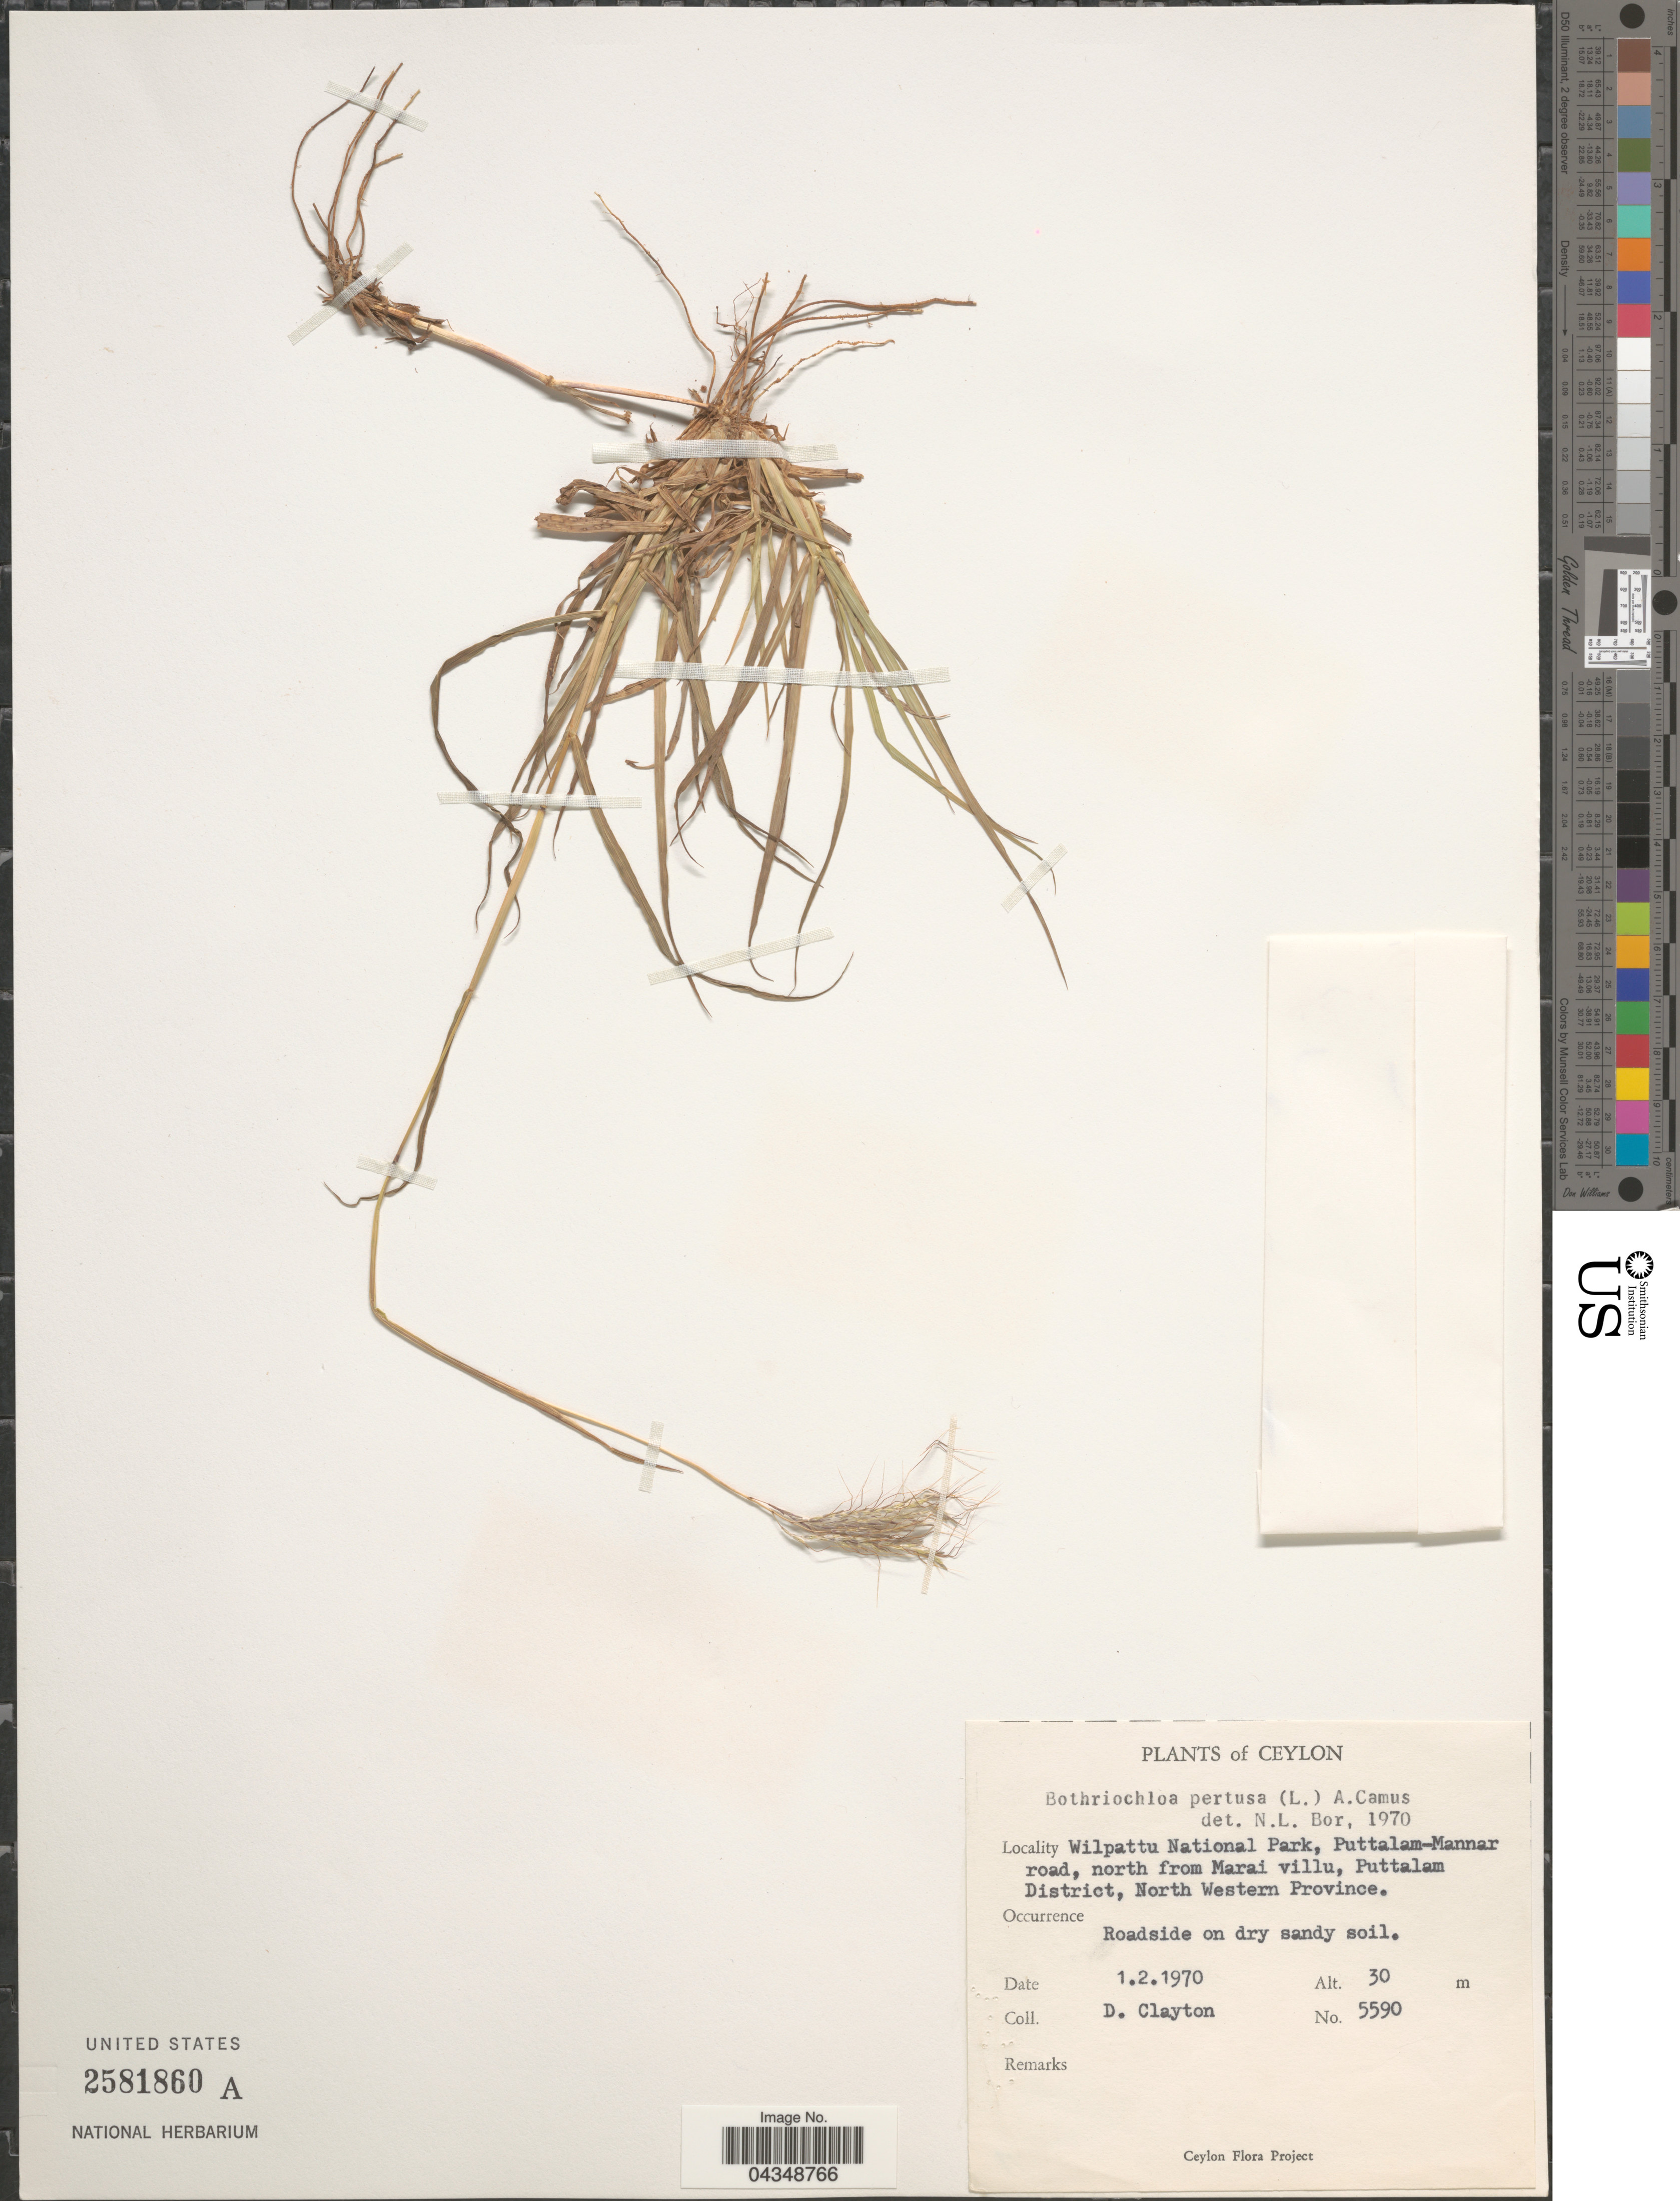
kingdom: Plantae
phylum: Tracheophyta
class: Liliopsida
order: Poales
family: Poaceae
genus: Bothriochloa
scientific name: Bothriochloa pertusa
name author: (L.) A. Camus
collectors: D. Clayton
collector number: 5590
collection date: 1970-02-01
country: Sri Lanka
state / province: North Western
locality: Ceylon. Wilpattu National Park, Puttalam-Mannar road, north from Marai villu, Puttalam District.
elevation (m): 30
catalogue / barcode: US 2581860A